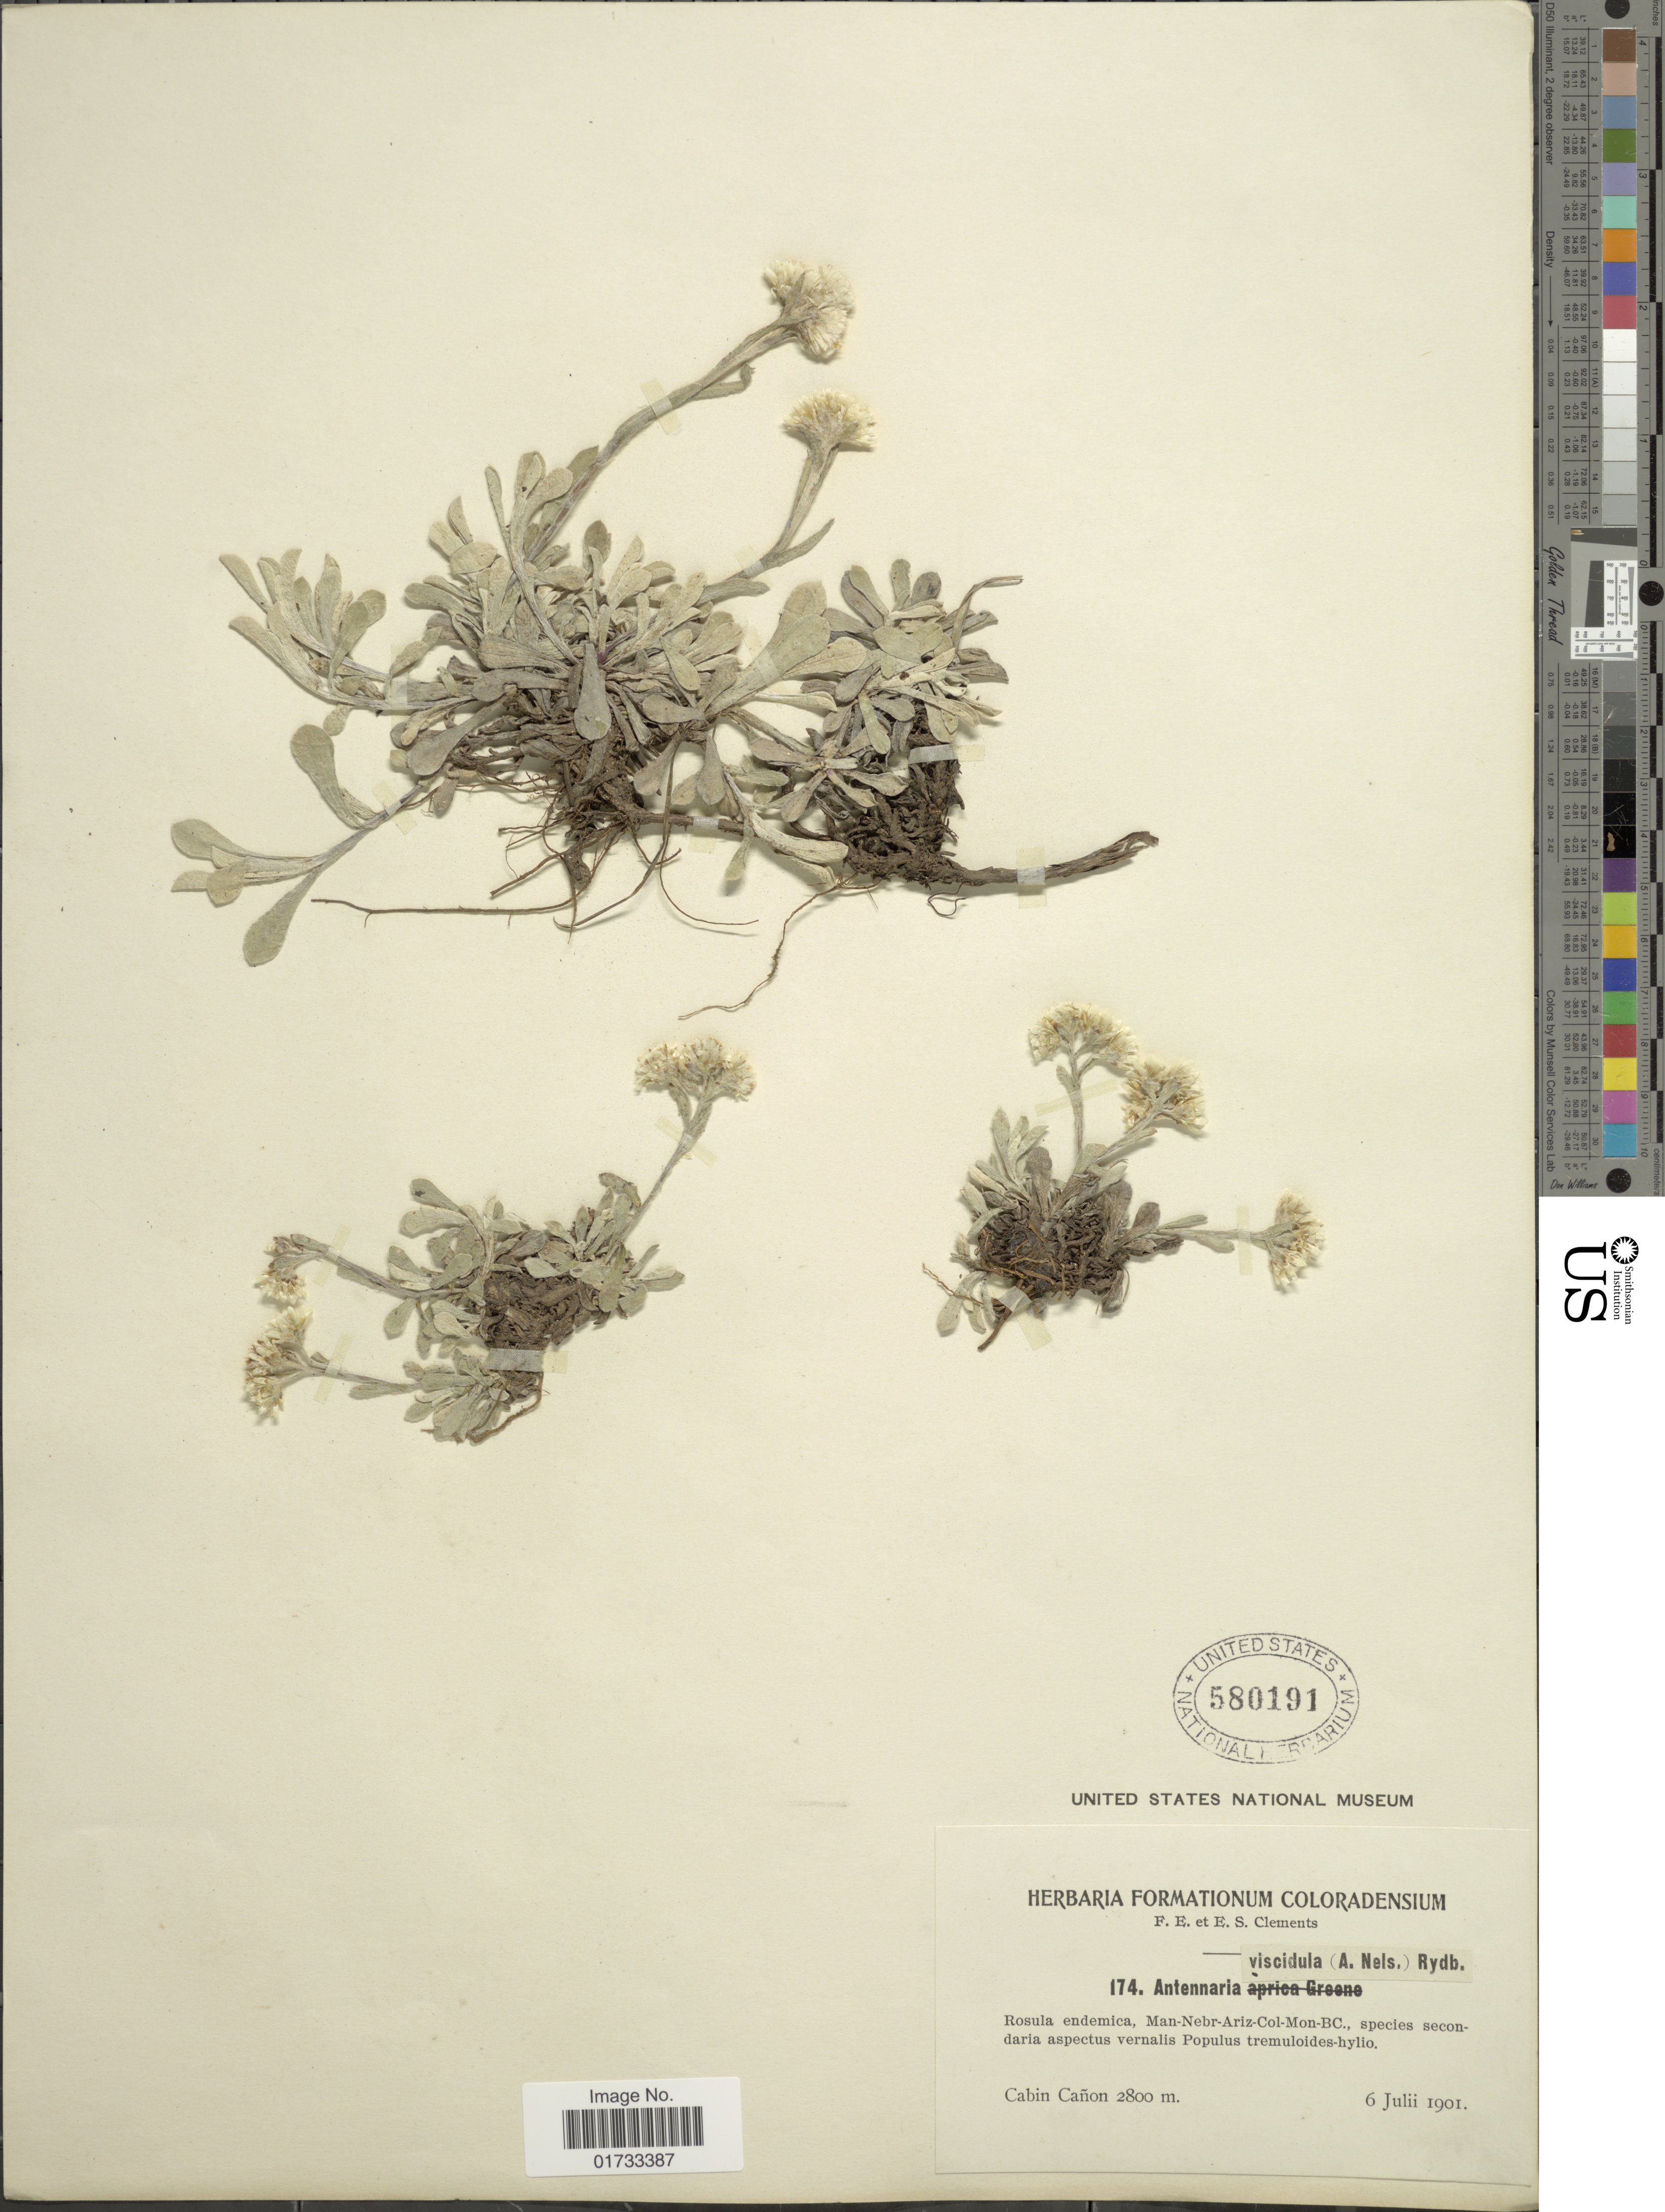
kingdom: Plantae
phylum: Tracheophyta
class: Magnoliopsida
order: Asterales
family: Asteraceae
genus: Antennaria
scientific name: Antennaria viscidula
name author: (E.E. Nelson) A. Nelson ex Rydb.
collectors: F. E. Clements & E. S. Clements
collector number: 174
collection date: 1901-07-06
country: United States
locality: Rosula endemica, Man-Nebr-Ariz-Col-Mon-BC., Cabin Cañon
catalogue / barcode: US 580191